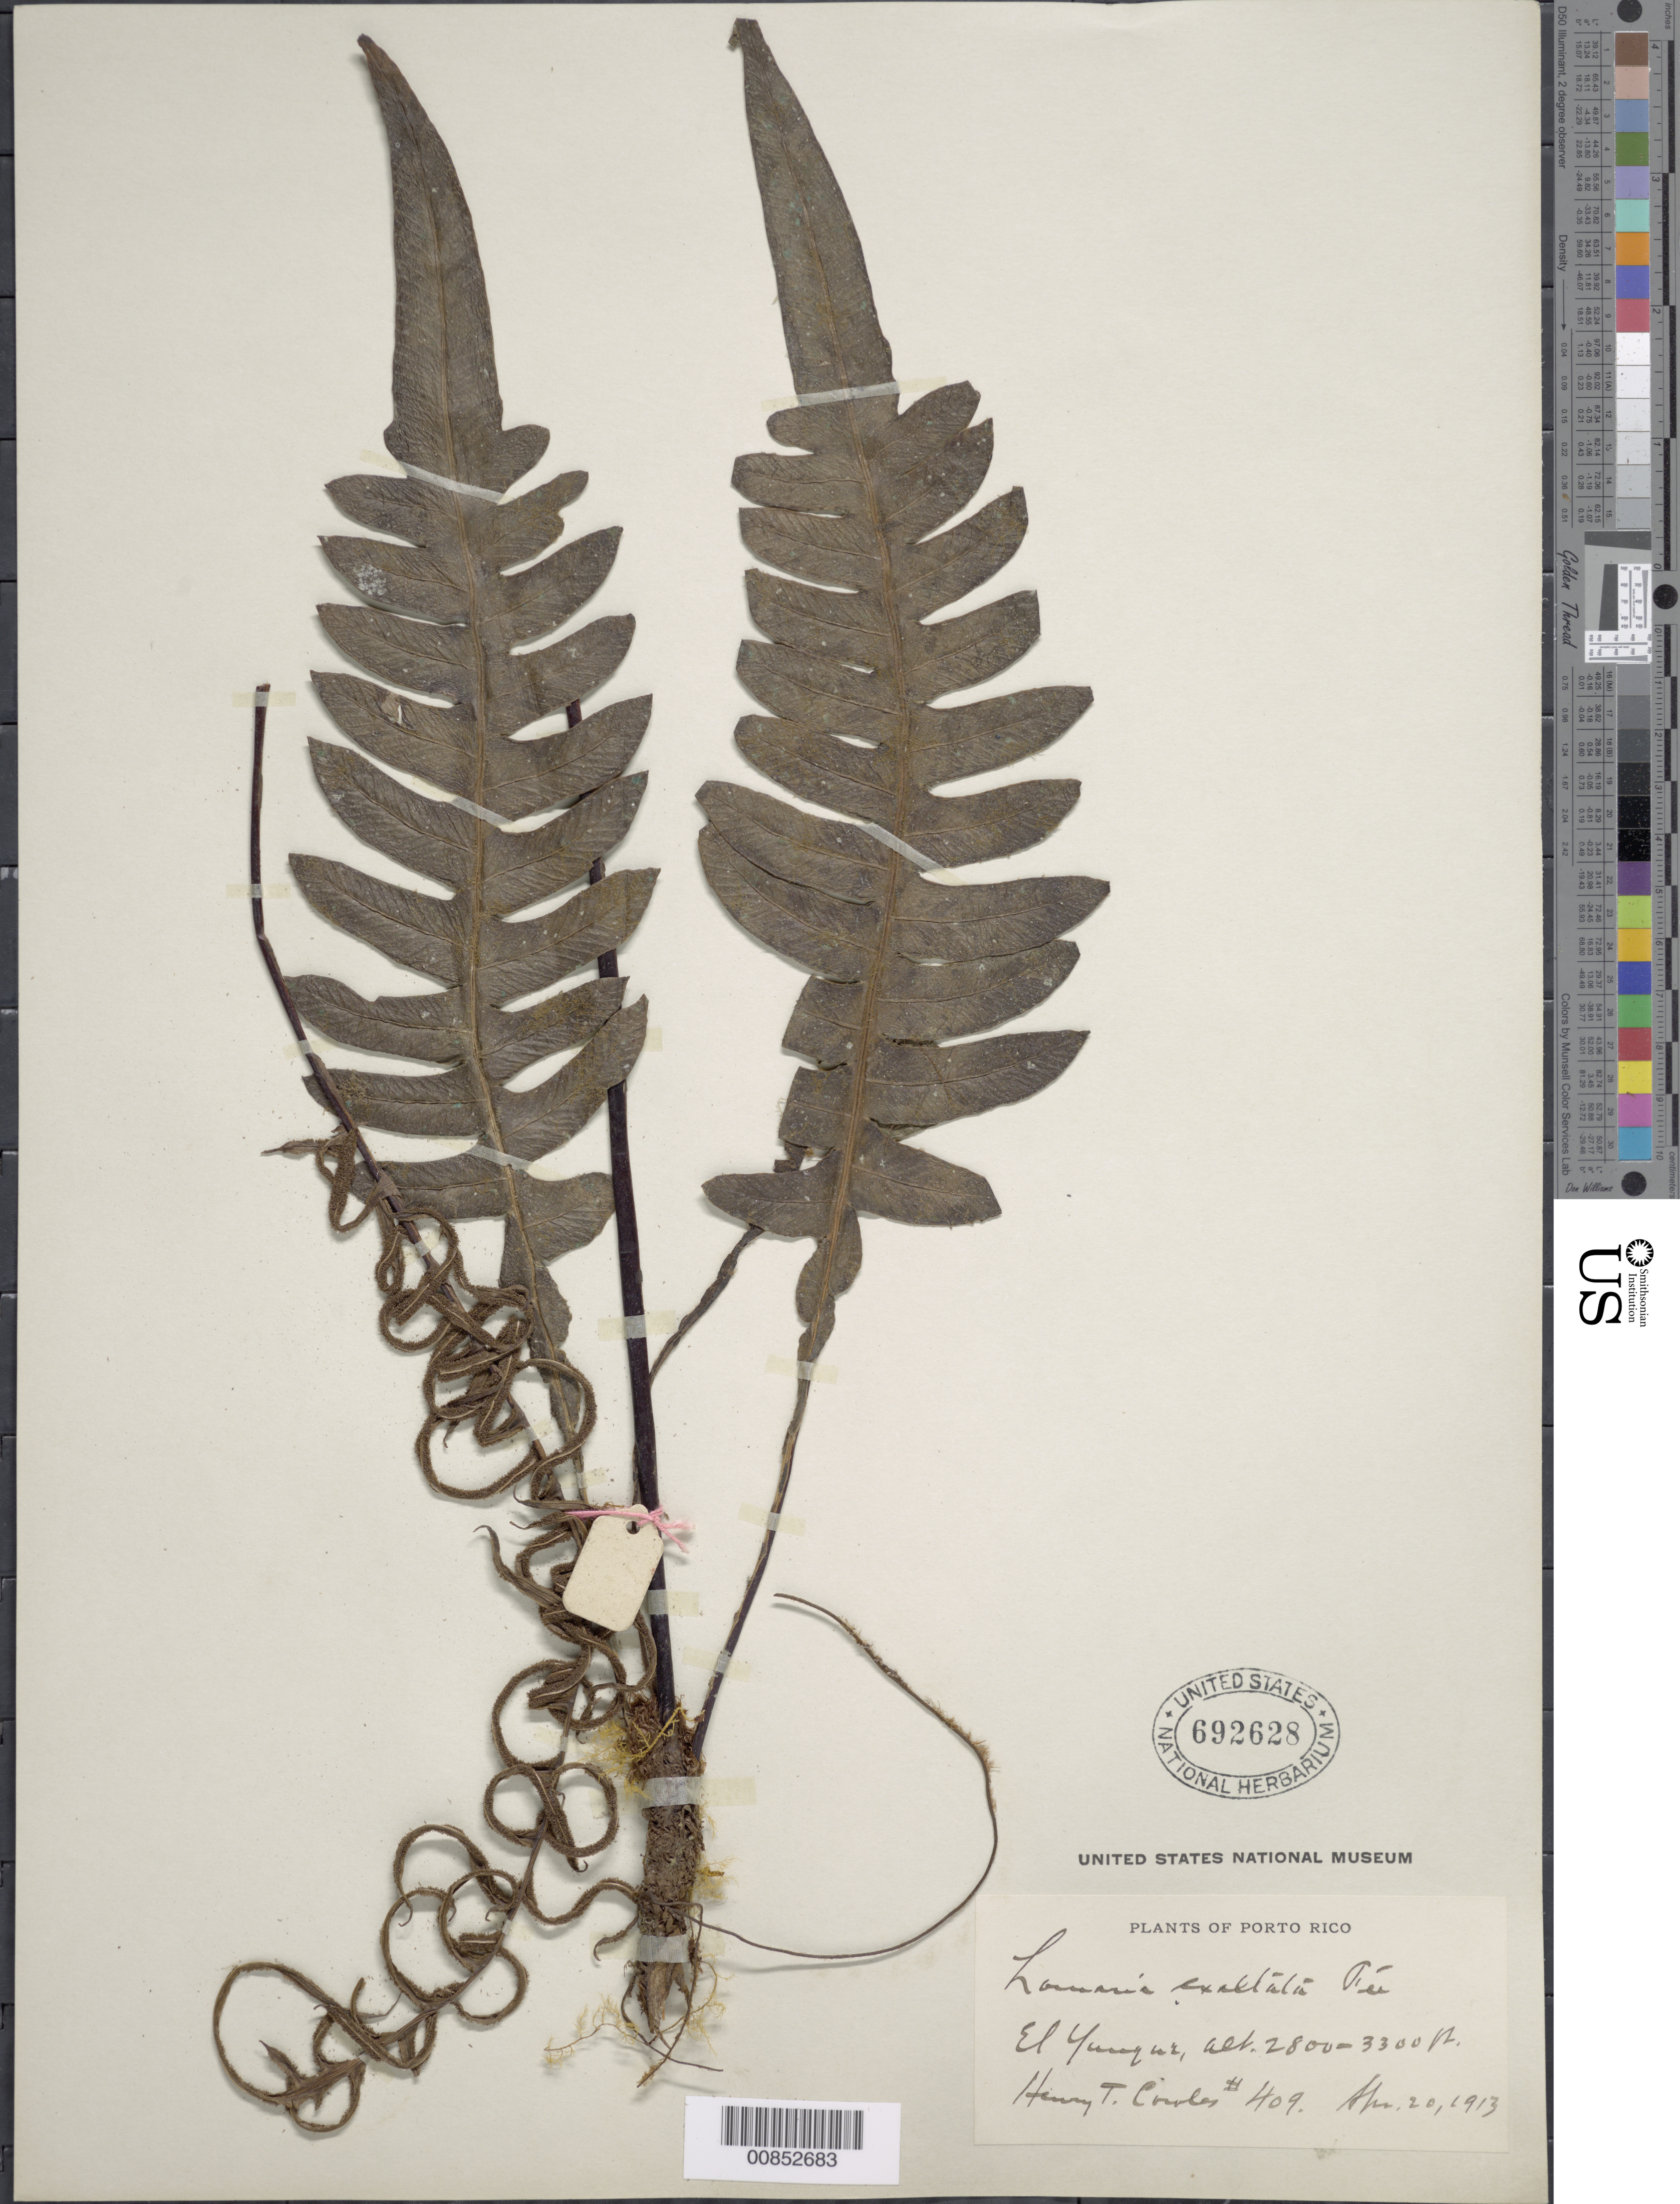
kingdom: Plantae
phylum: Tracheophyta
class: Polypodiopsida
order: Polypodiales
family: Blechnaceae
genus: Blechnum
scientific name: Blechnum exaltatum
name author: (Fée) Duek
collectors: H. Cowles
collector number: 409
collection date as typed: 20 Apr 1913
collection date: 1913-04-20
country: Puerto Rico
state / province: Río Grande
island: Puerto Rico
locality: El Yunque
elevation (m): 853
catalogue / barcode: US 692628